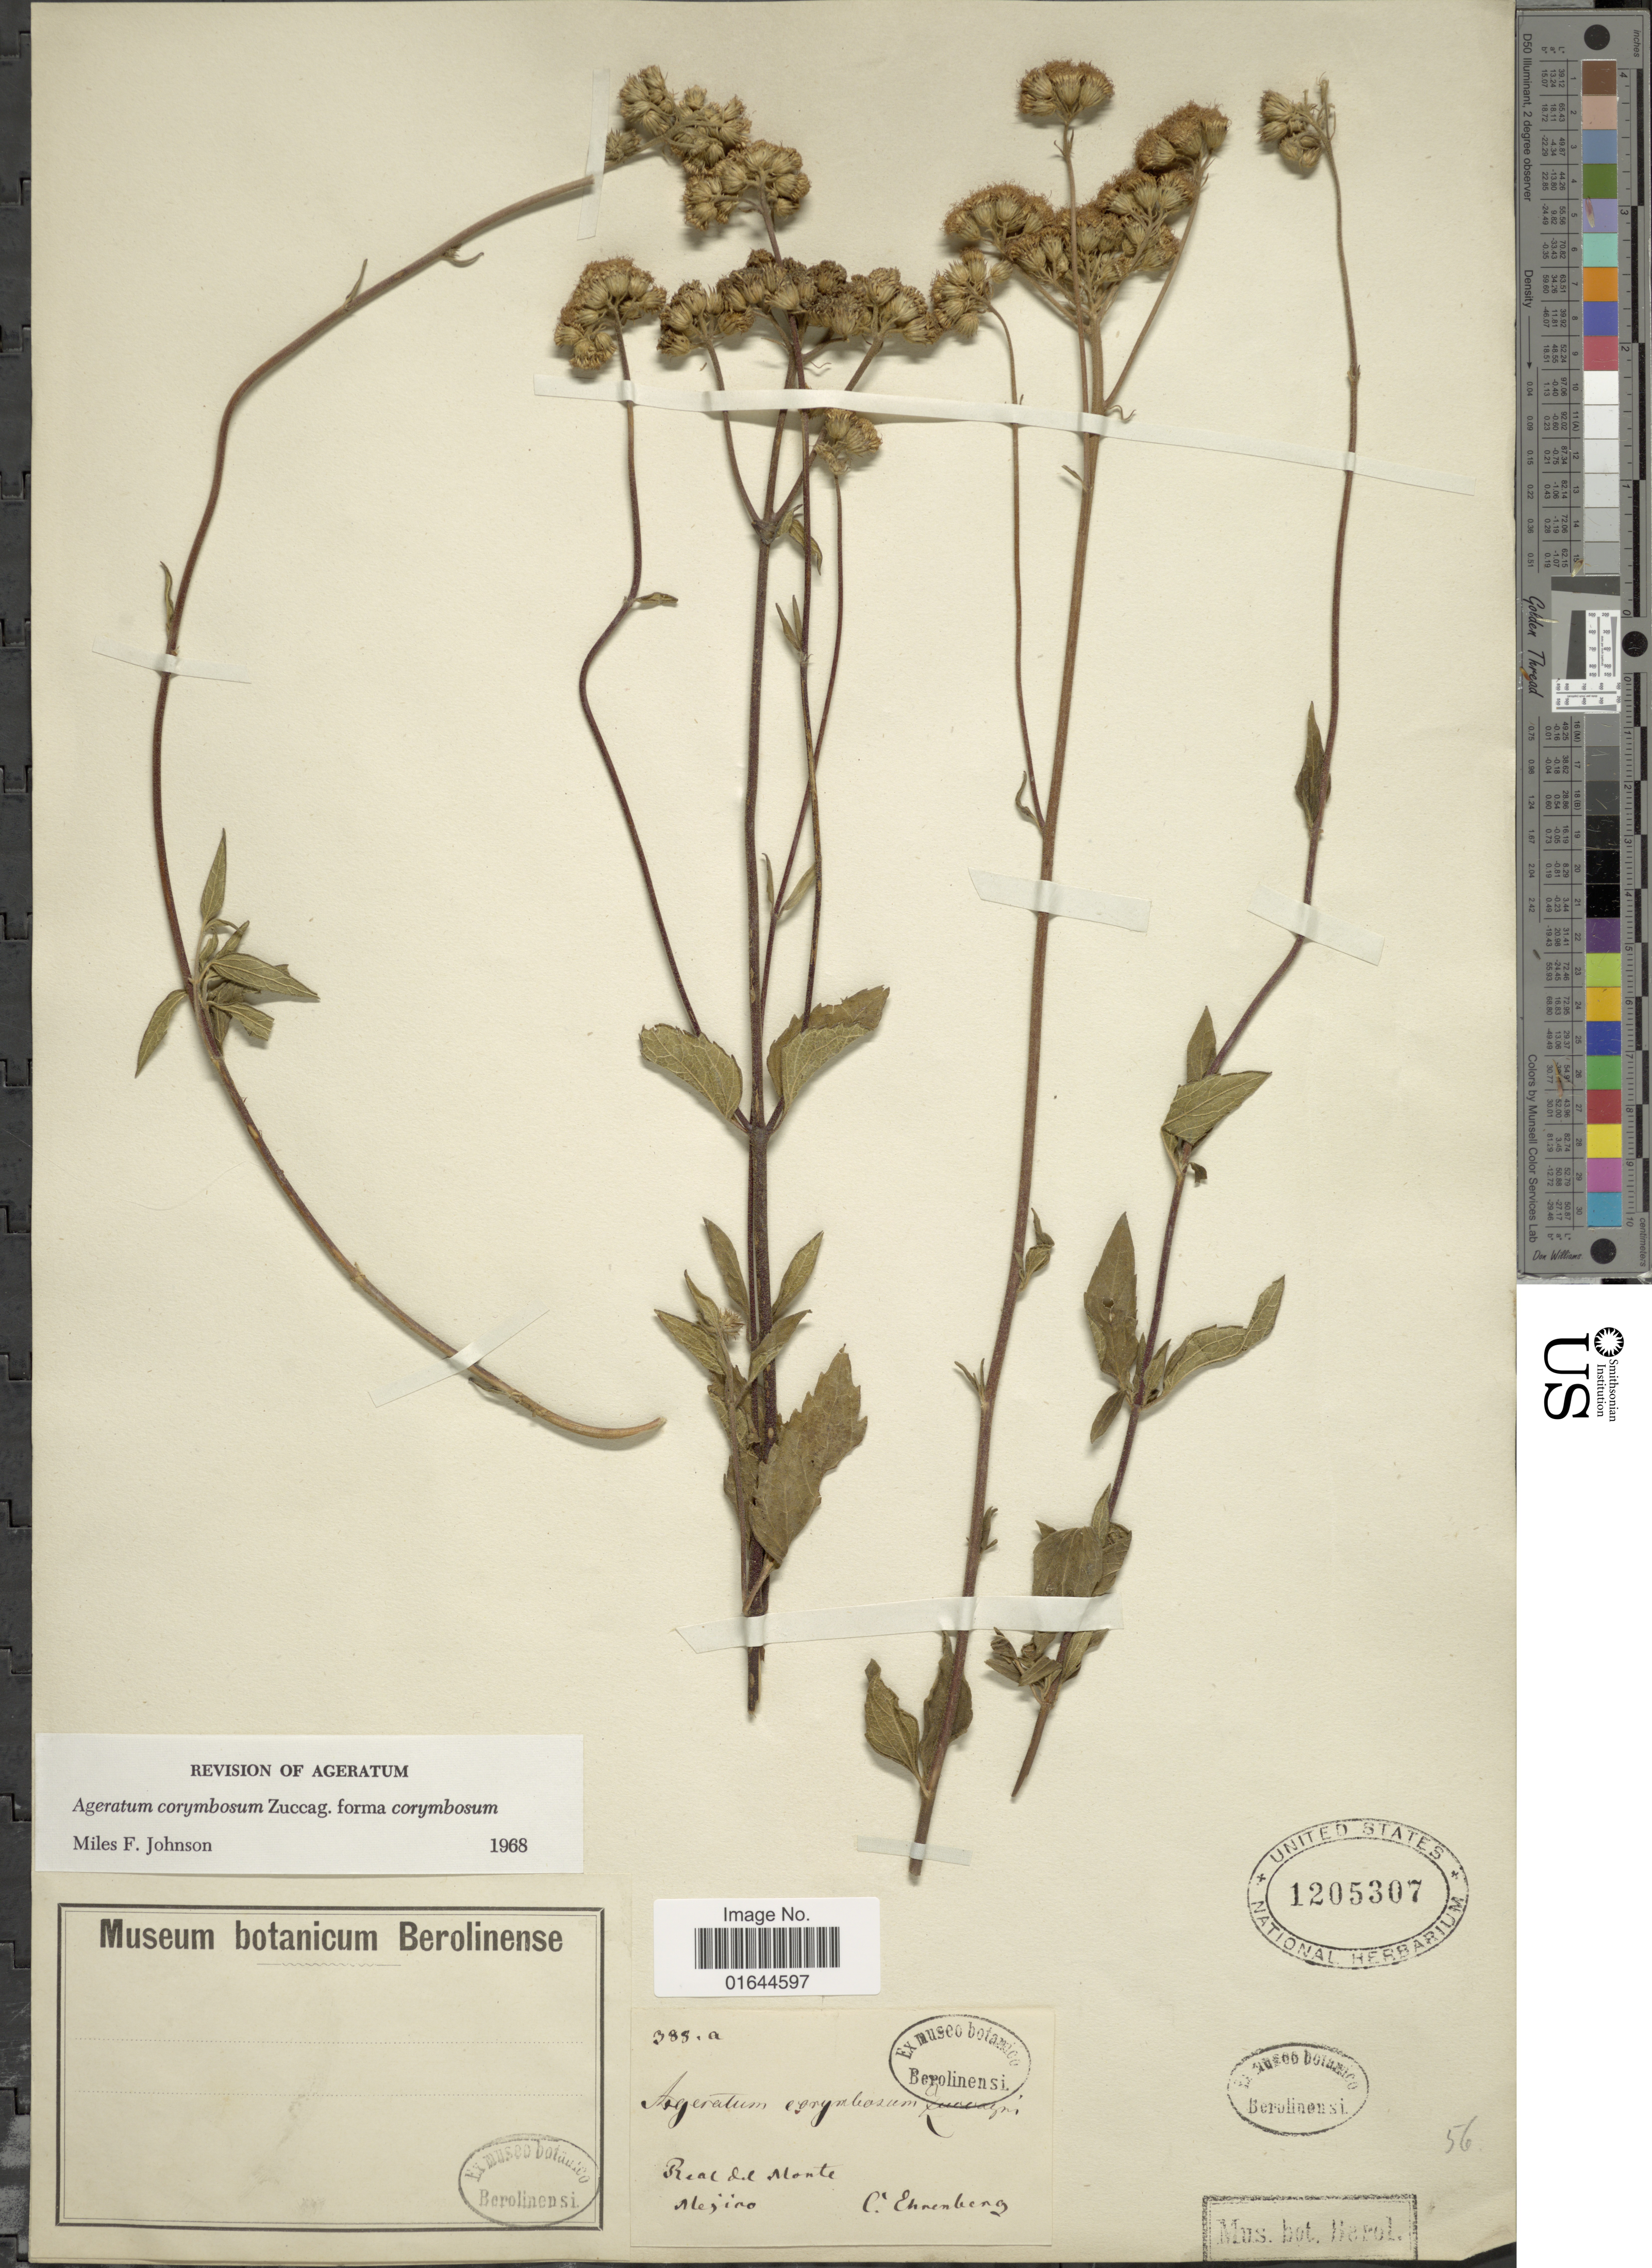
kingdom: Plantae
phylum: Tracheophyta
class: Magnoliopsida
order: Asterales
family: Asteraceae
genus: Ageratum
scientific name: Ageratum corymbosum f. corymbosum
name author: Zuccagni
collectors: C. G. Ehrenberg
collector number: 385a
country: Mexico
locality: Real de Monte, Mexico.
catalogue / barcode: US 1205307